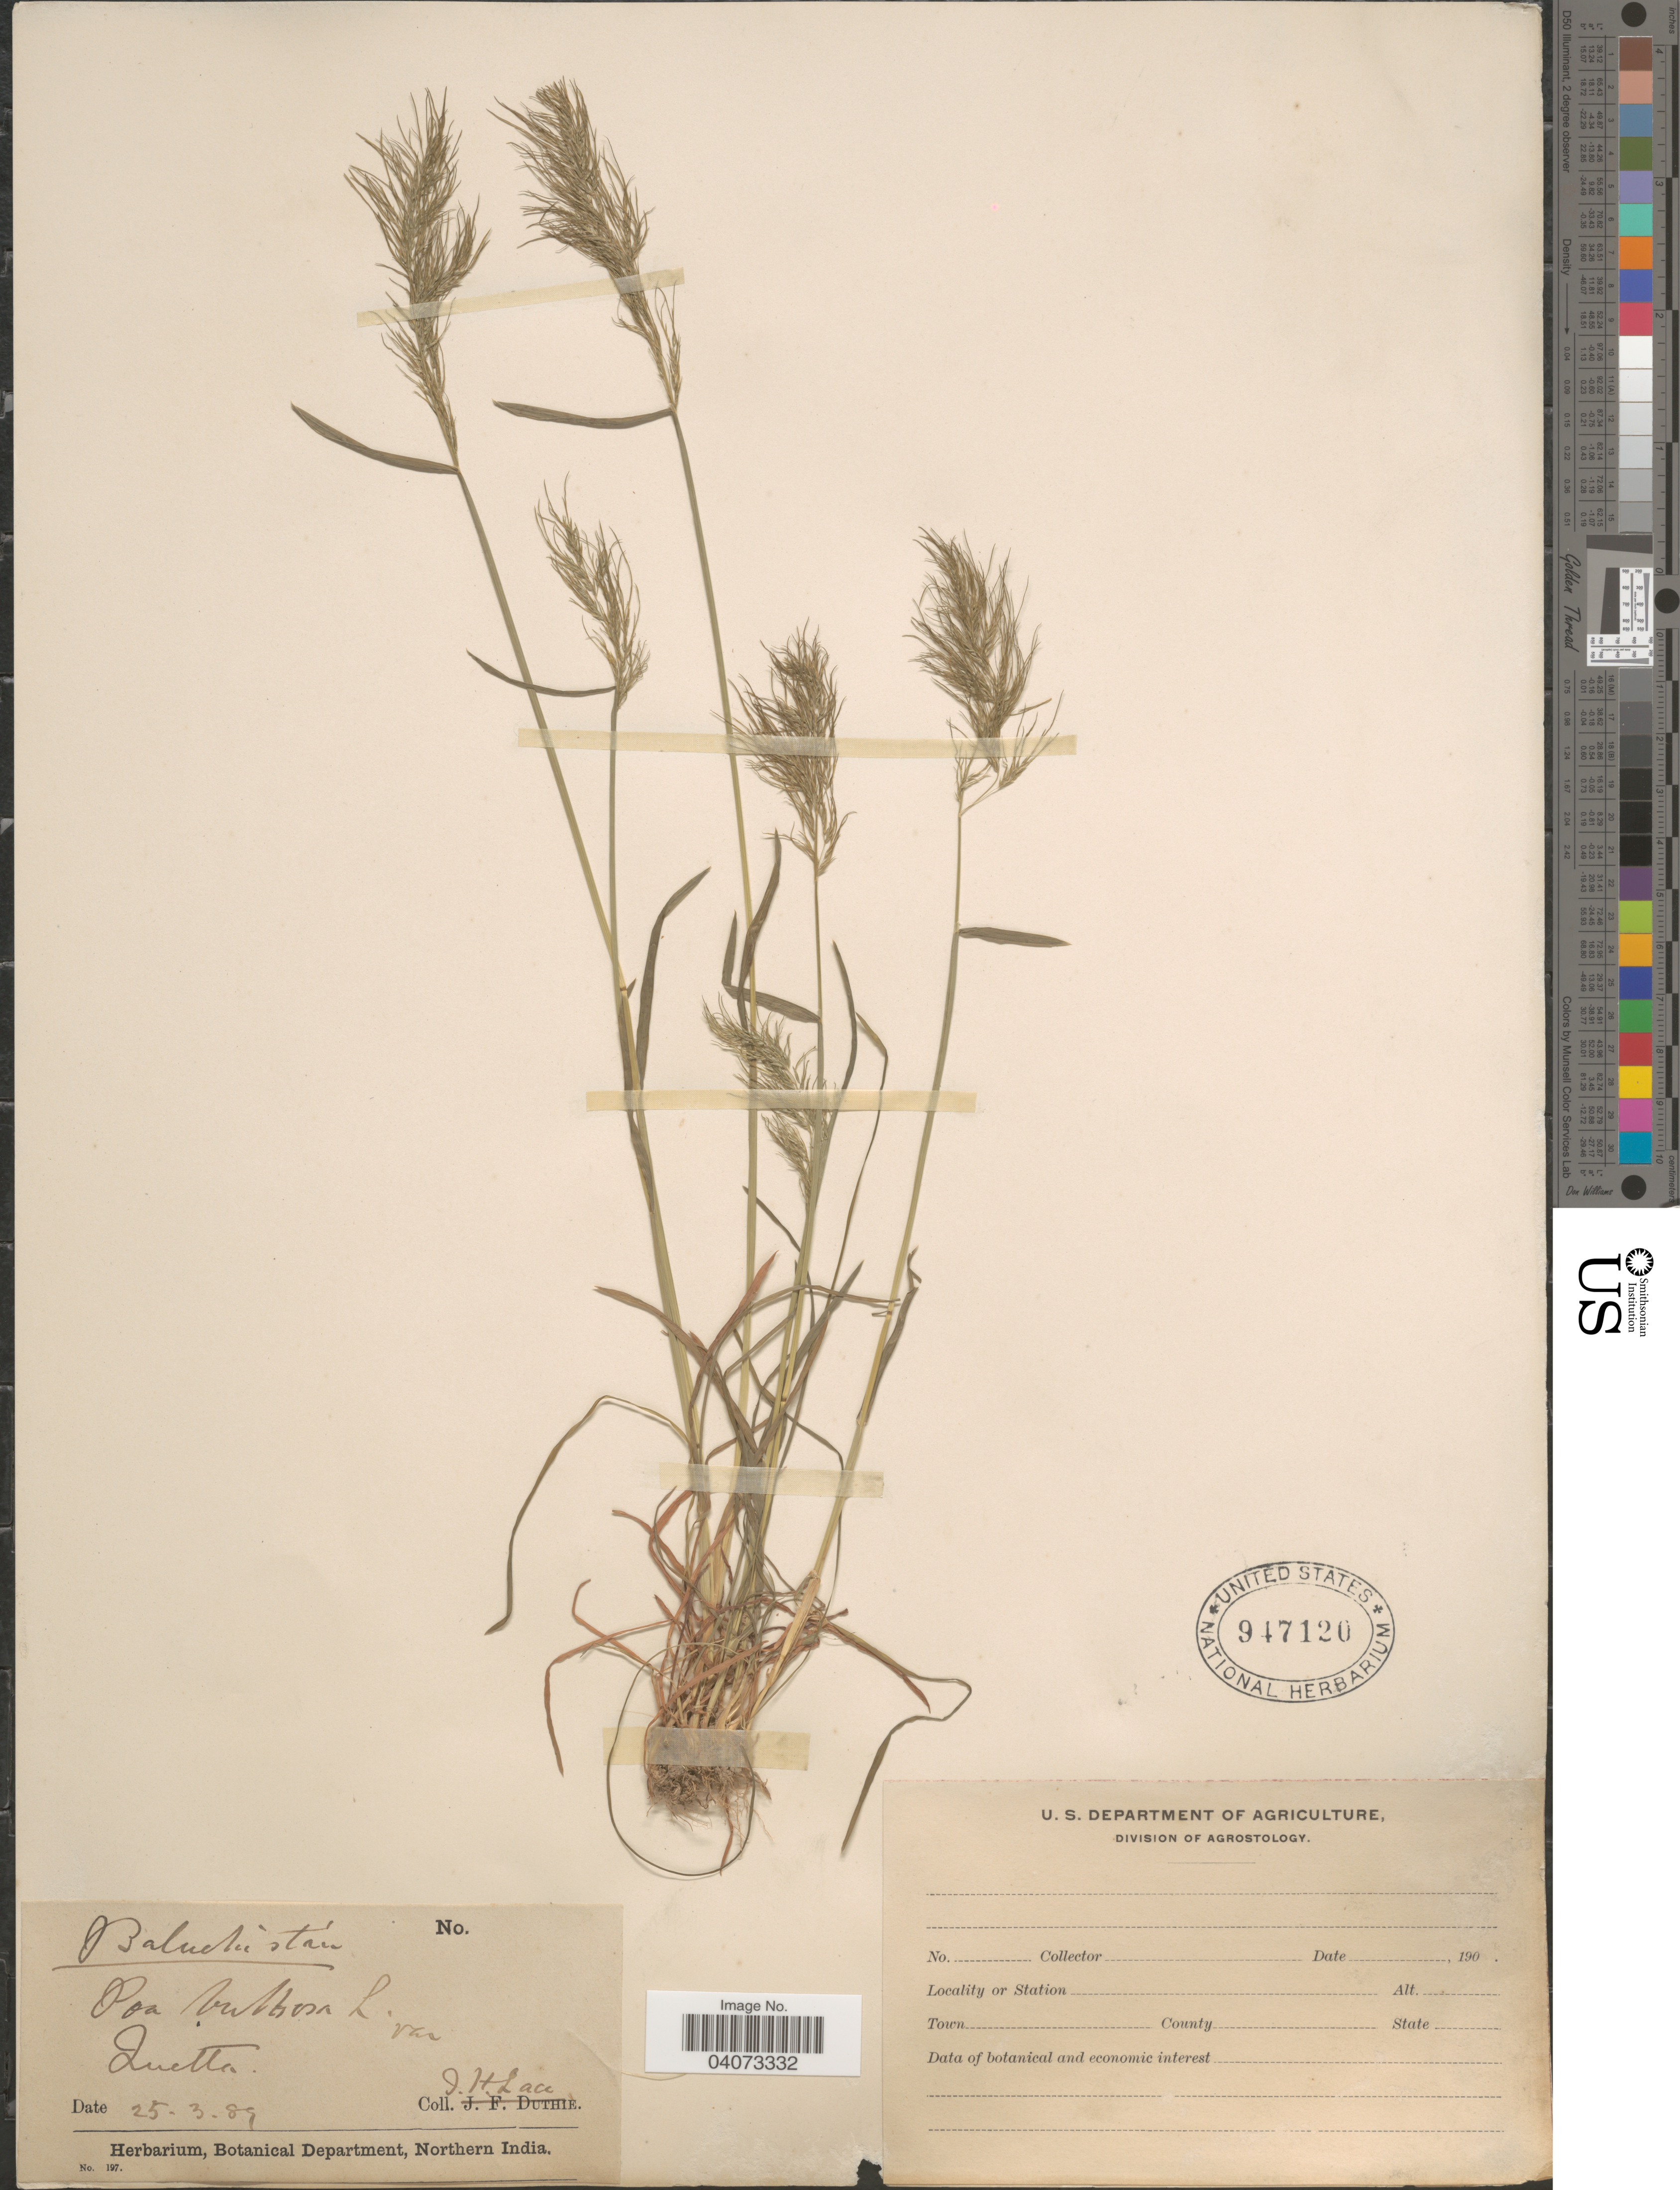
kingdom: Plantae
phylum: Tracheophyta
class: Liliopsida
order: Poales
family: Poaceae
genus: Poa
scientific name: Poa bulbosa subsp. bulbosa var. vivipara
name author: Koeler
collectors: J. Lace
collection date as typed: Transcribed d/m/y: 25/3/89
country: Iran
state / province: Sistan and Baluchistan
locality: Baluchistan. Quetta.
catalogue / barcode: US 947120